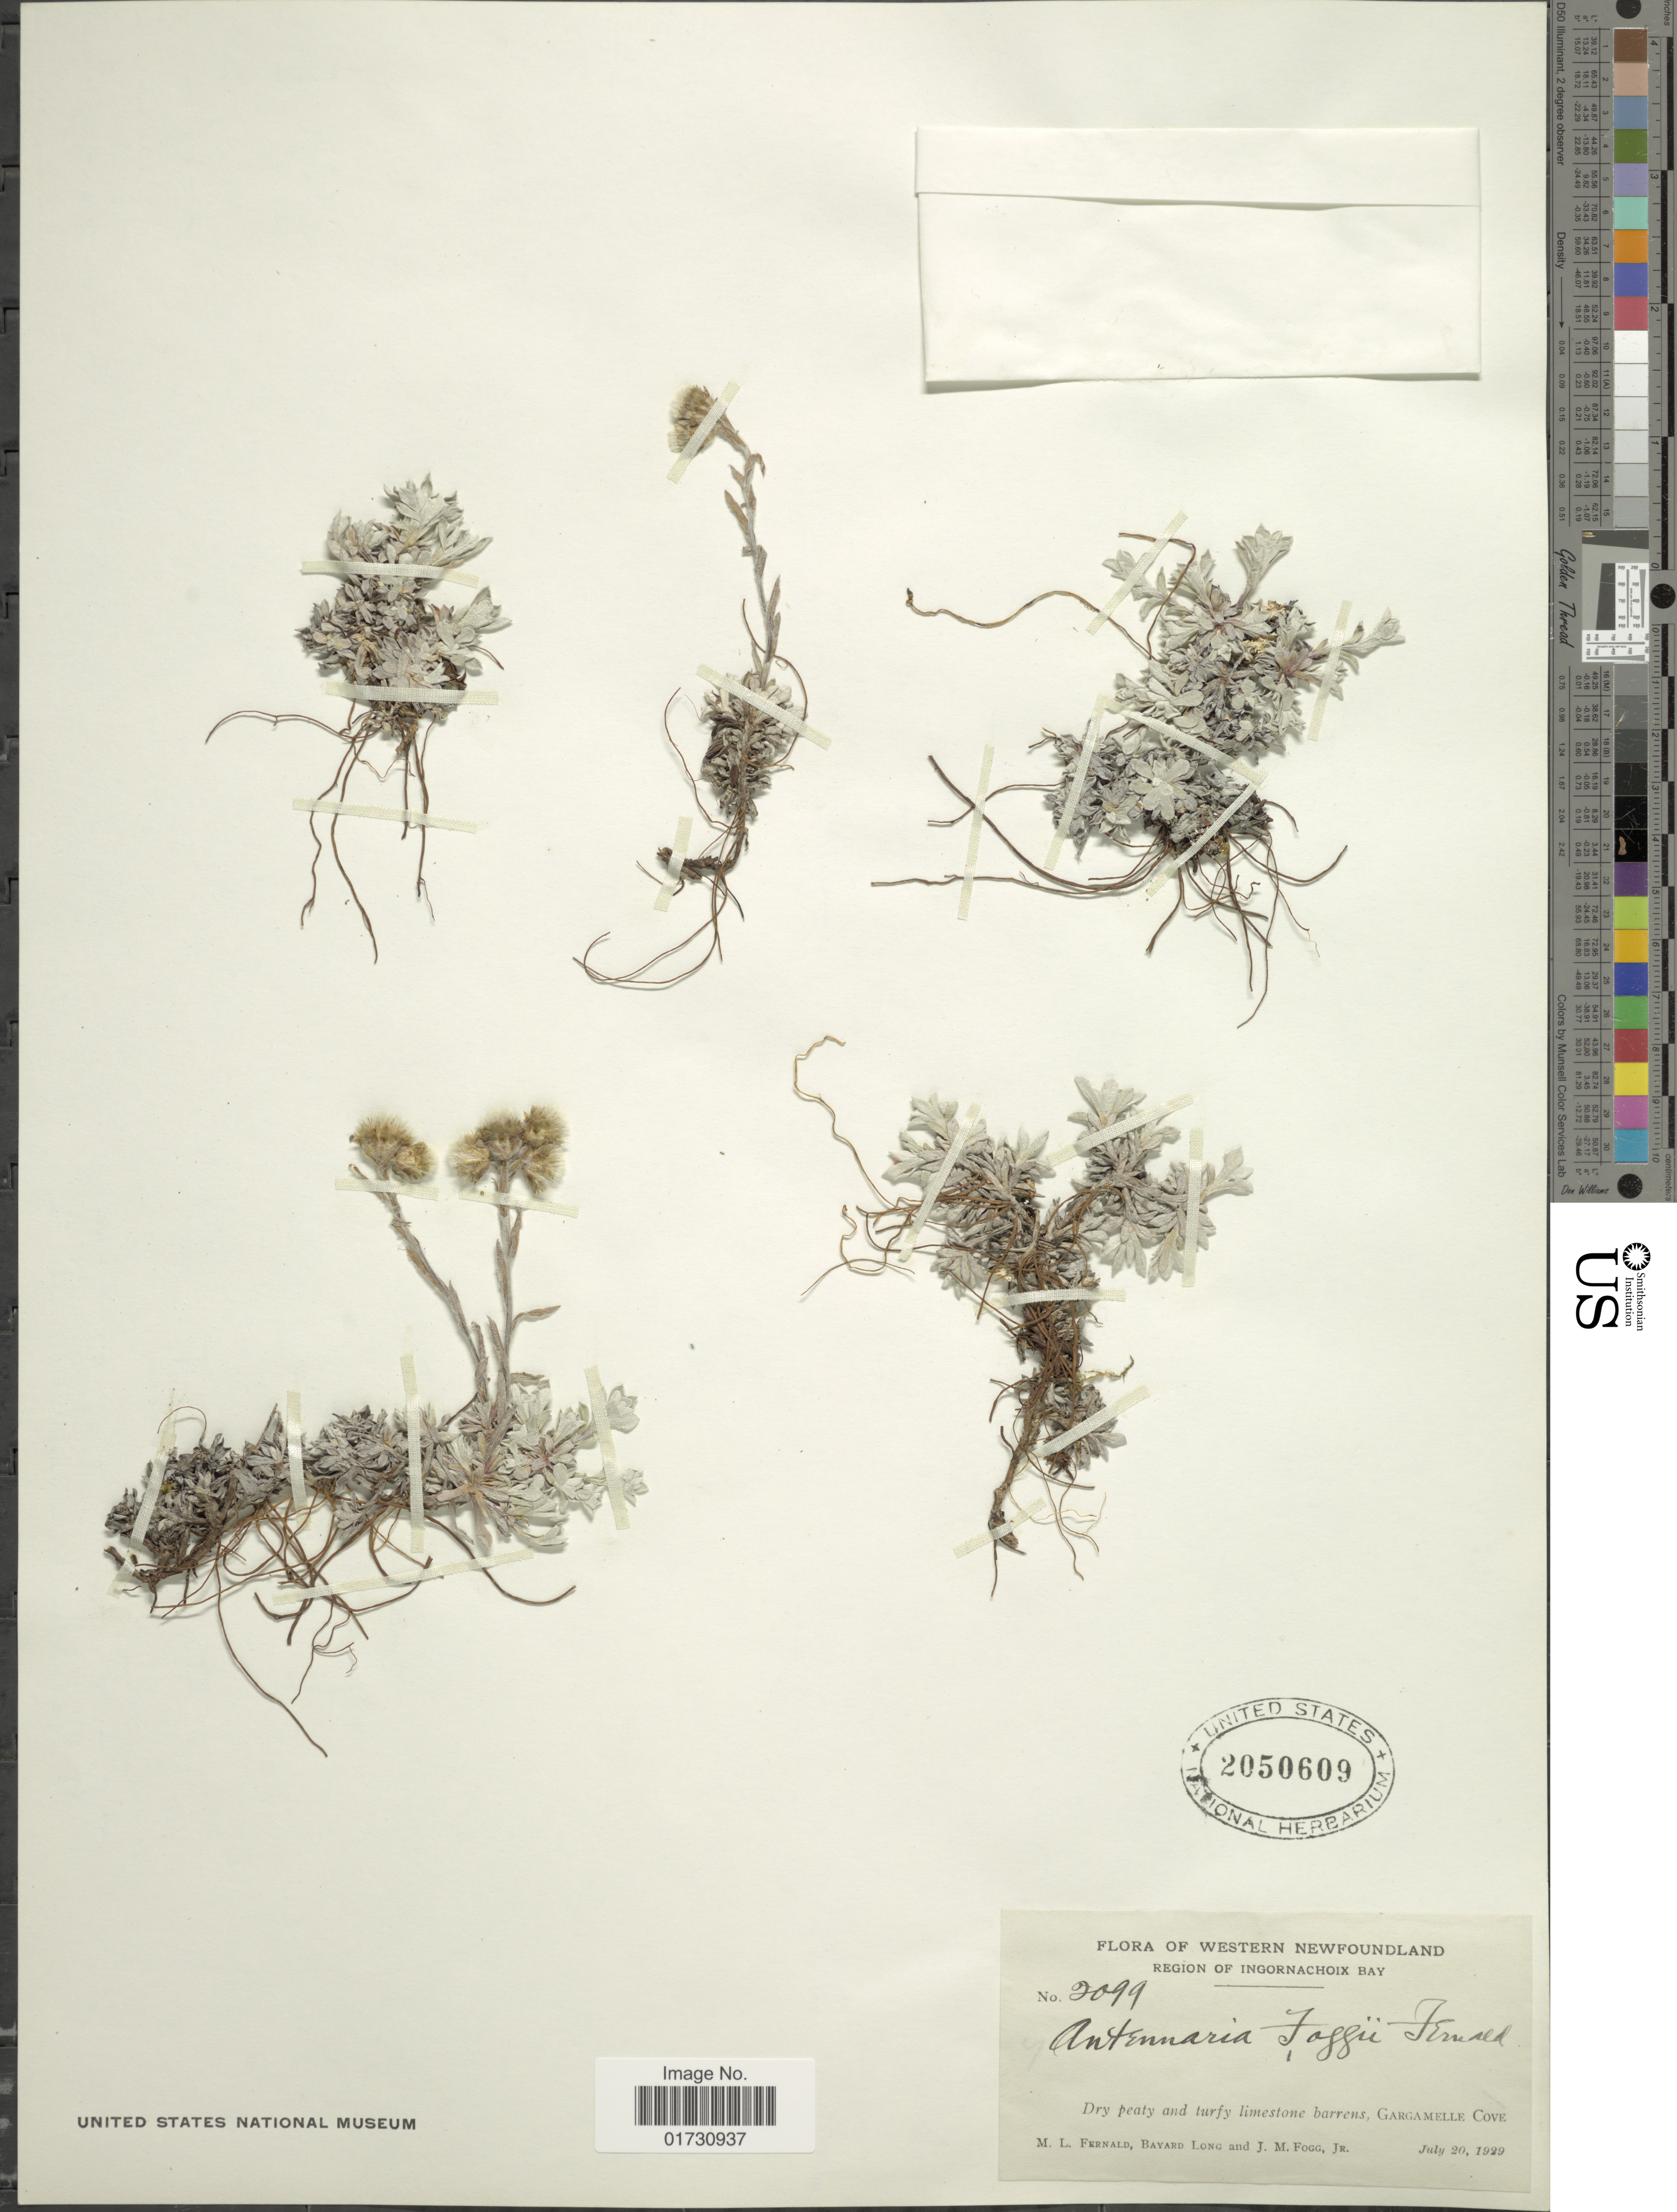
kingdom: Plantae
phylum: Tracheophyta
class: Magnoliopsida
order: Asterales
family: Asteraceae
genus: Antennaria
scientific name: Antennaria foggii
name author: Fernald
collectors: M. L. Fernald, B. Long & J. Fogg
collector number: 2099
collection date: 1929-07-20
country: Canada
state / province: Newfoundland and Labrador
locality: Western Newfoundland, Region of Ingornachoix Bay, Gargamelle Cove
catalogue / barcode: US 2050609